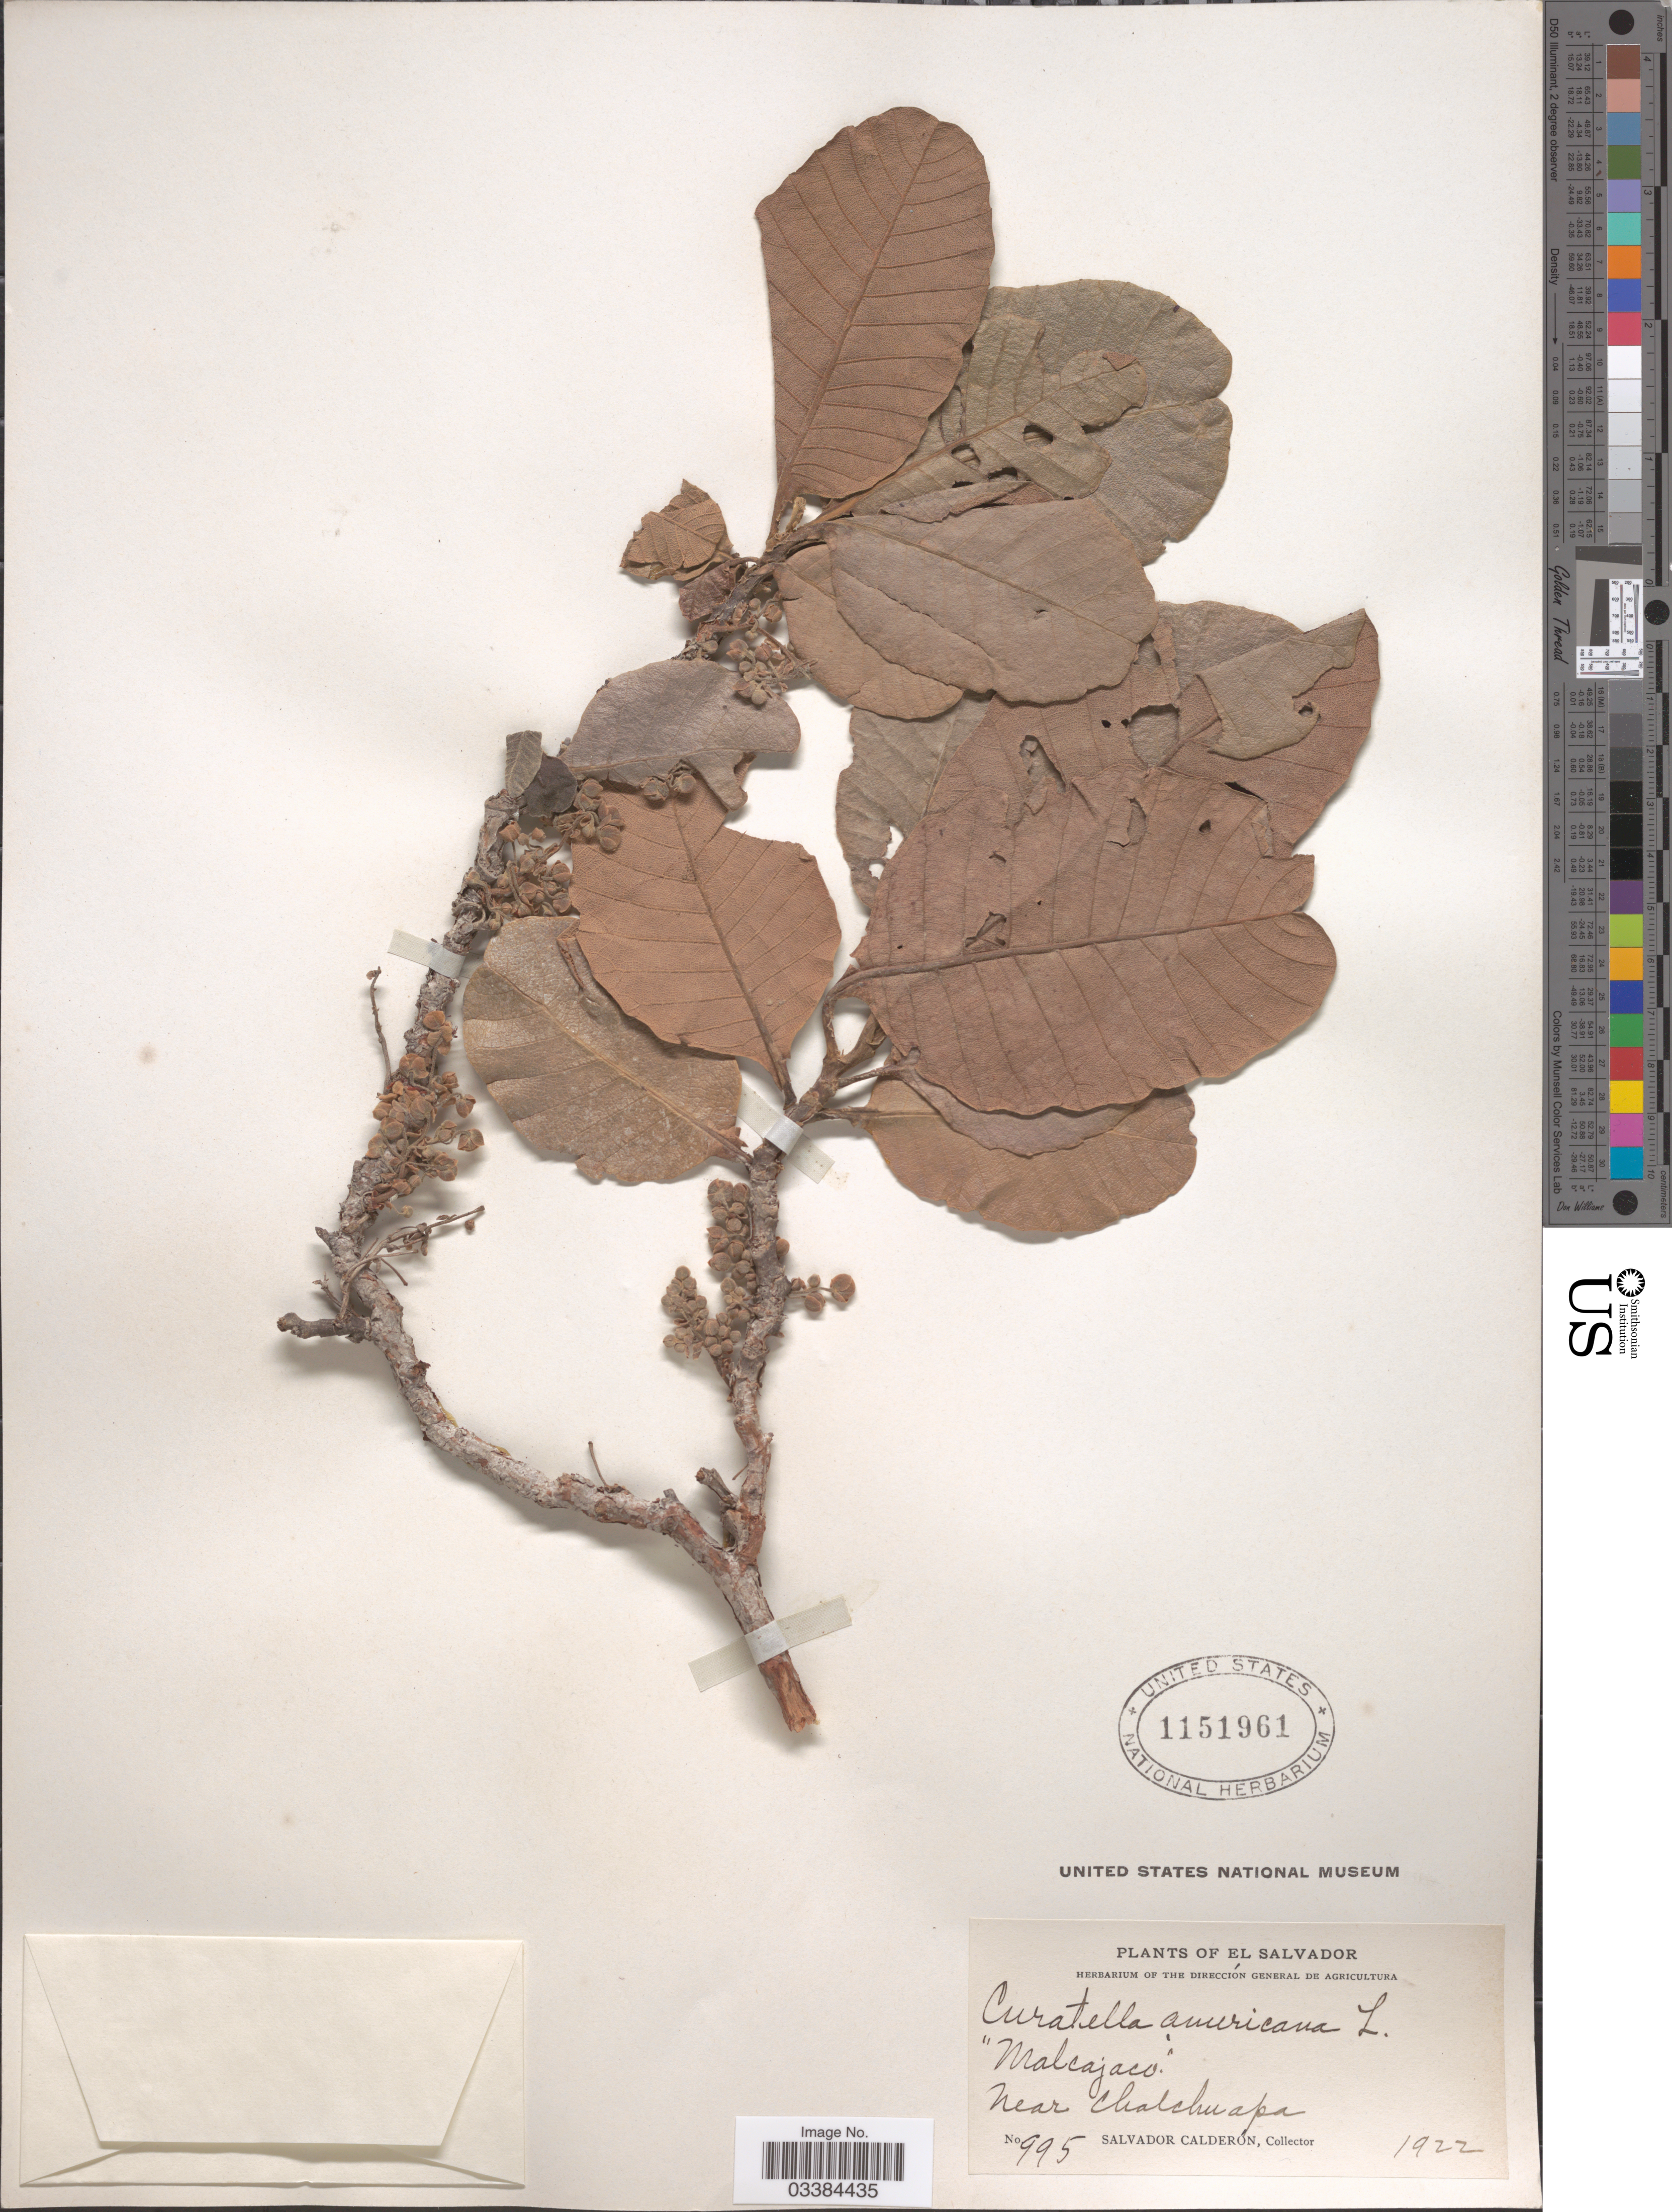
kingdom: Plantae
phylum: Tracheophyta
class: Magnoliopsida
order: Dilleniales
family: Dilleniaceae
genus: Curatella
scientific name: Curatella americana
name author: L.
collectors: S. Calderón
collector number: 995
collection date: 1922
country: El Salvador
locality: Near Chalchuapa.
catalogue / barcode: US 1151961